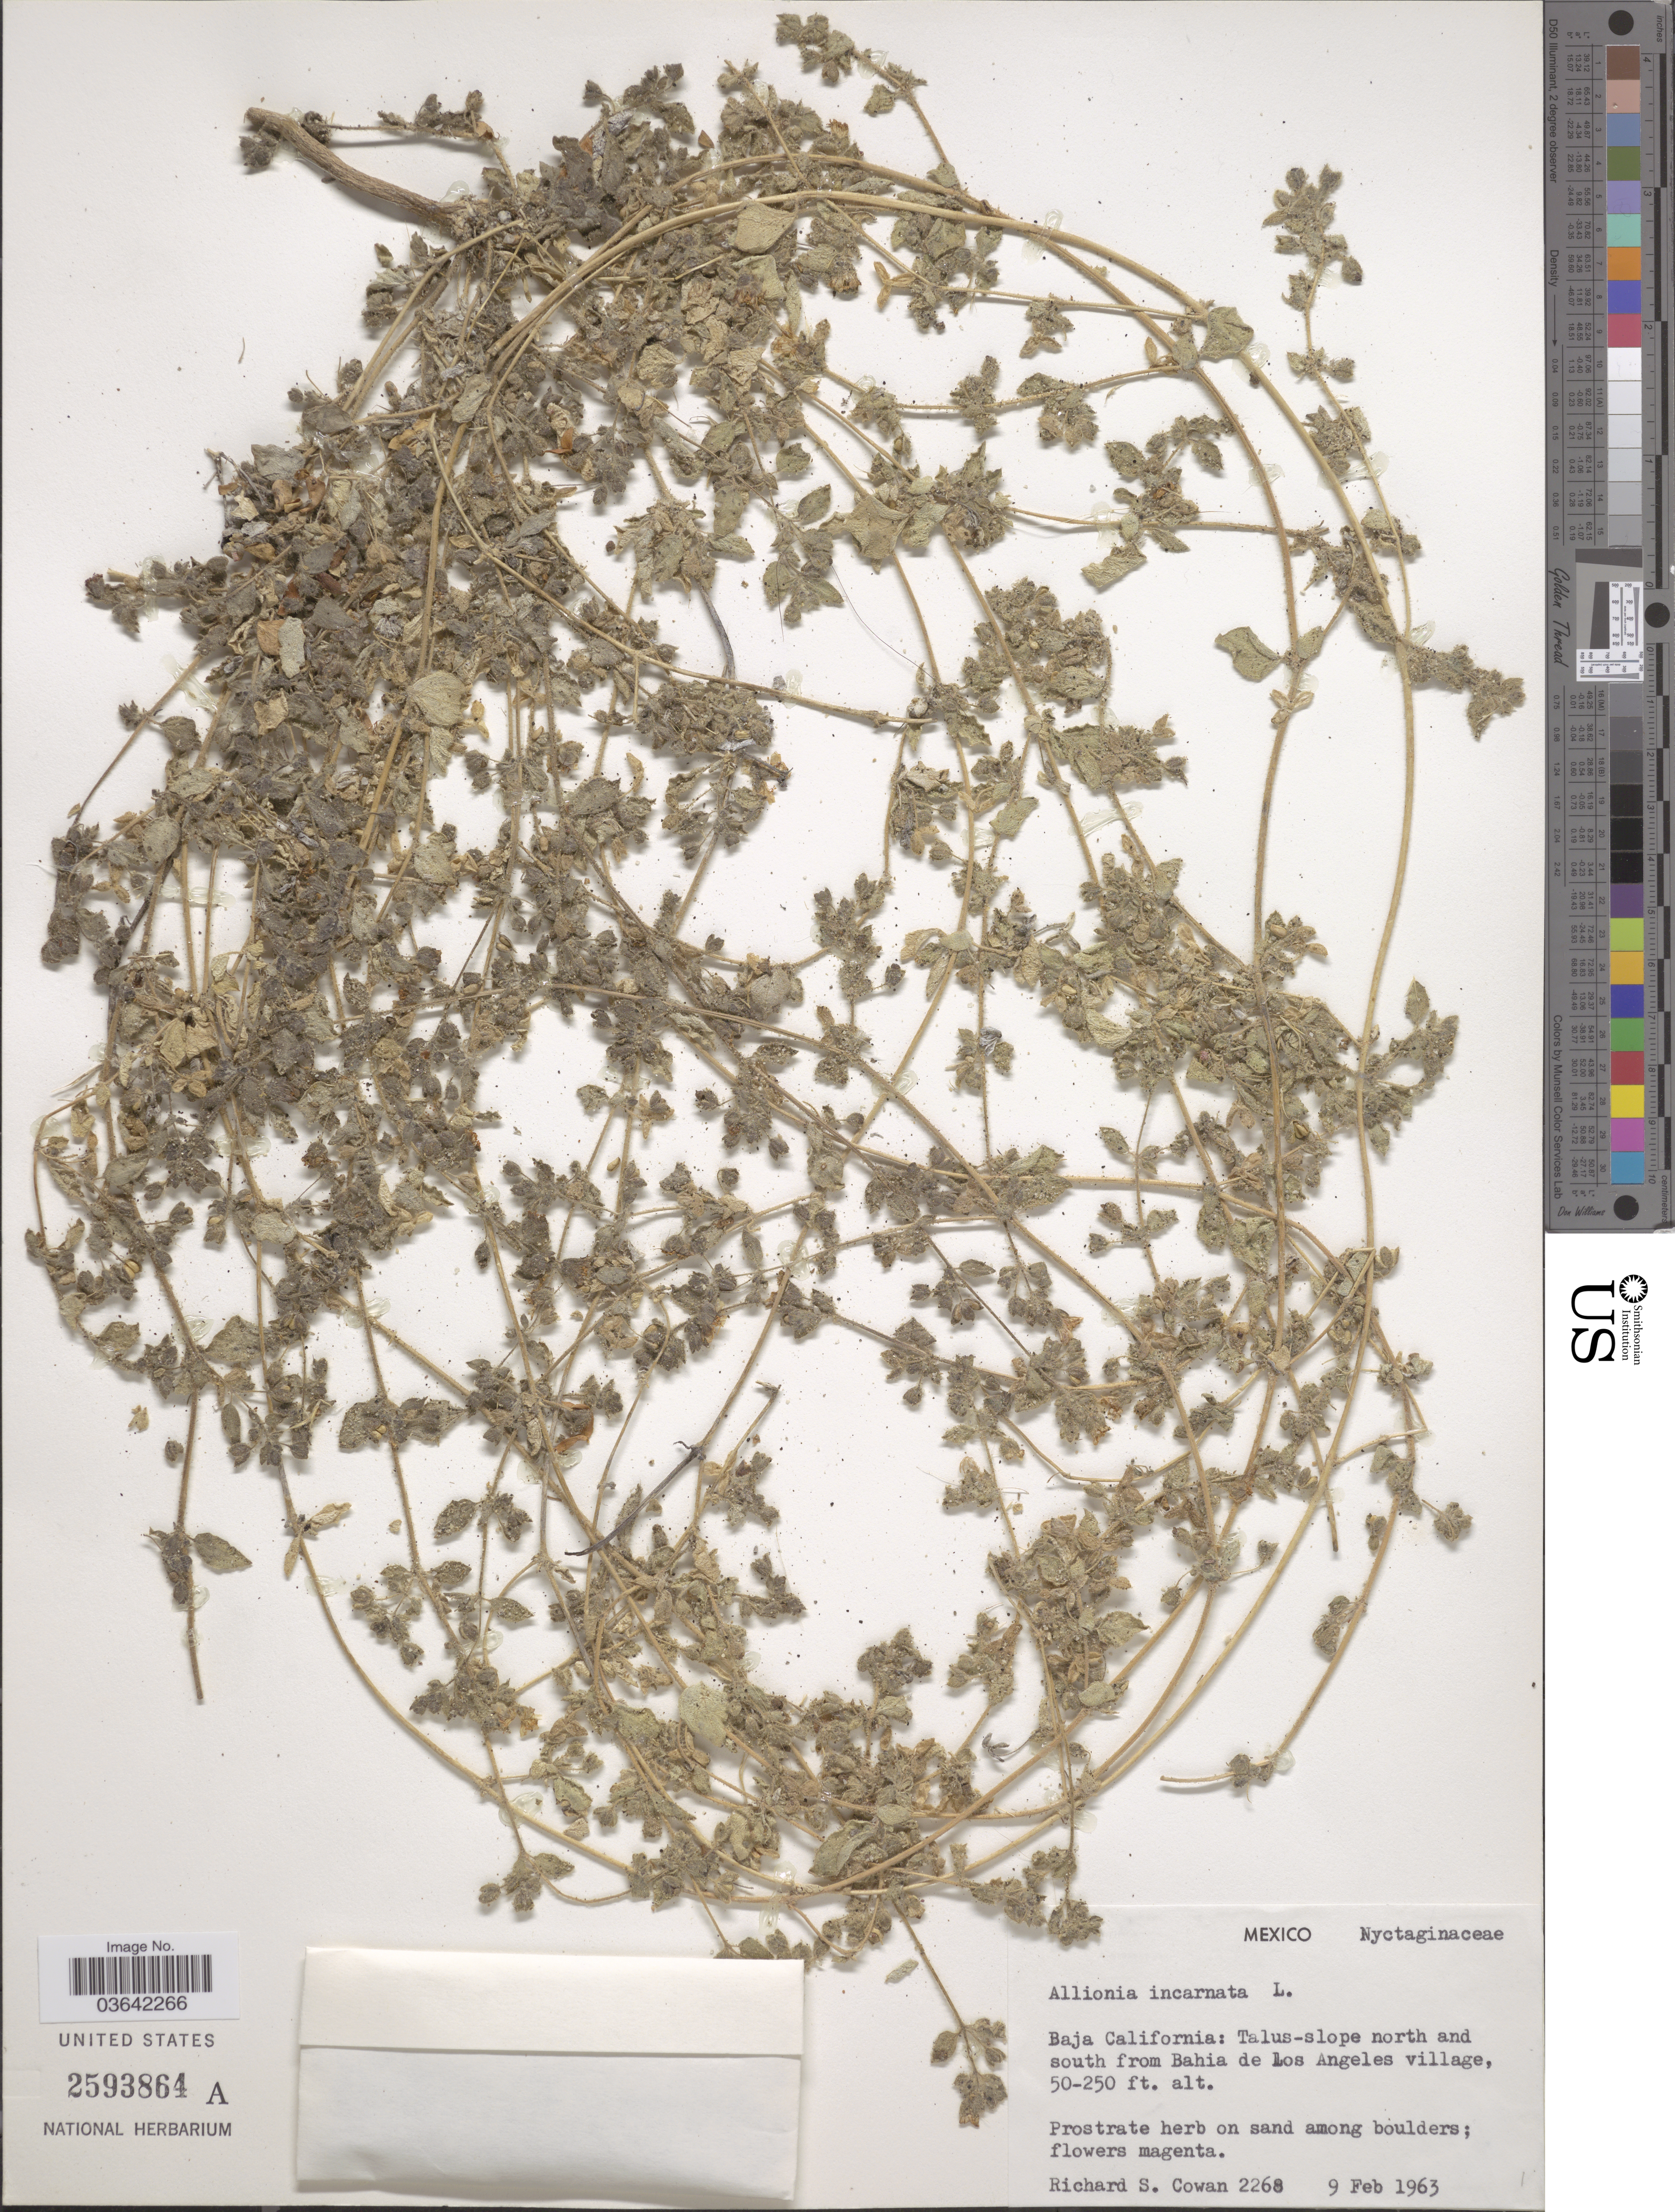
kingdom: Plantae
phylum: Tracheophyta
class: Magnoliopsida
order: Caryophyllales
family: Nyctaginaceae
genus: Allionia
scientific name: Allionia incarnata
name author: L.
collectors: R. S. Cowan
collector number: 2268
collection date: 1963-02-09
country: Mexico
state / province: Baja California Norte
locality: Talus-slope north and south from Bahia de Los Angeles village.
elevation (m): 15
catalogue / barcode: US 2593864A